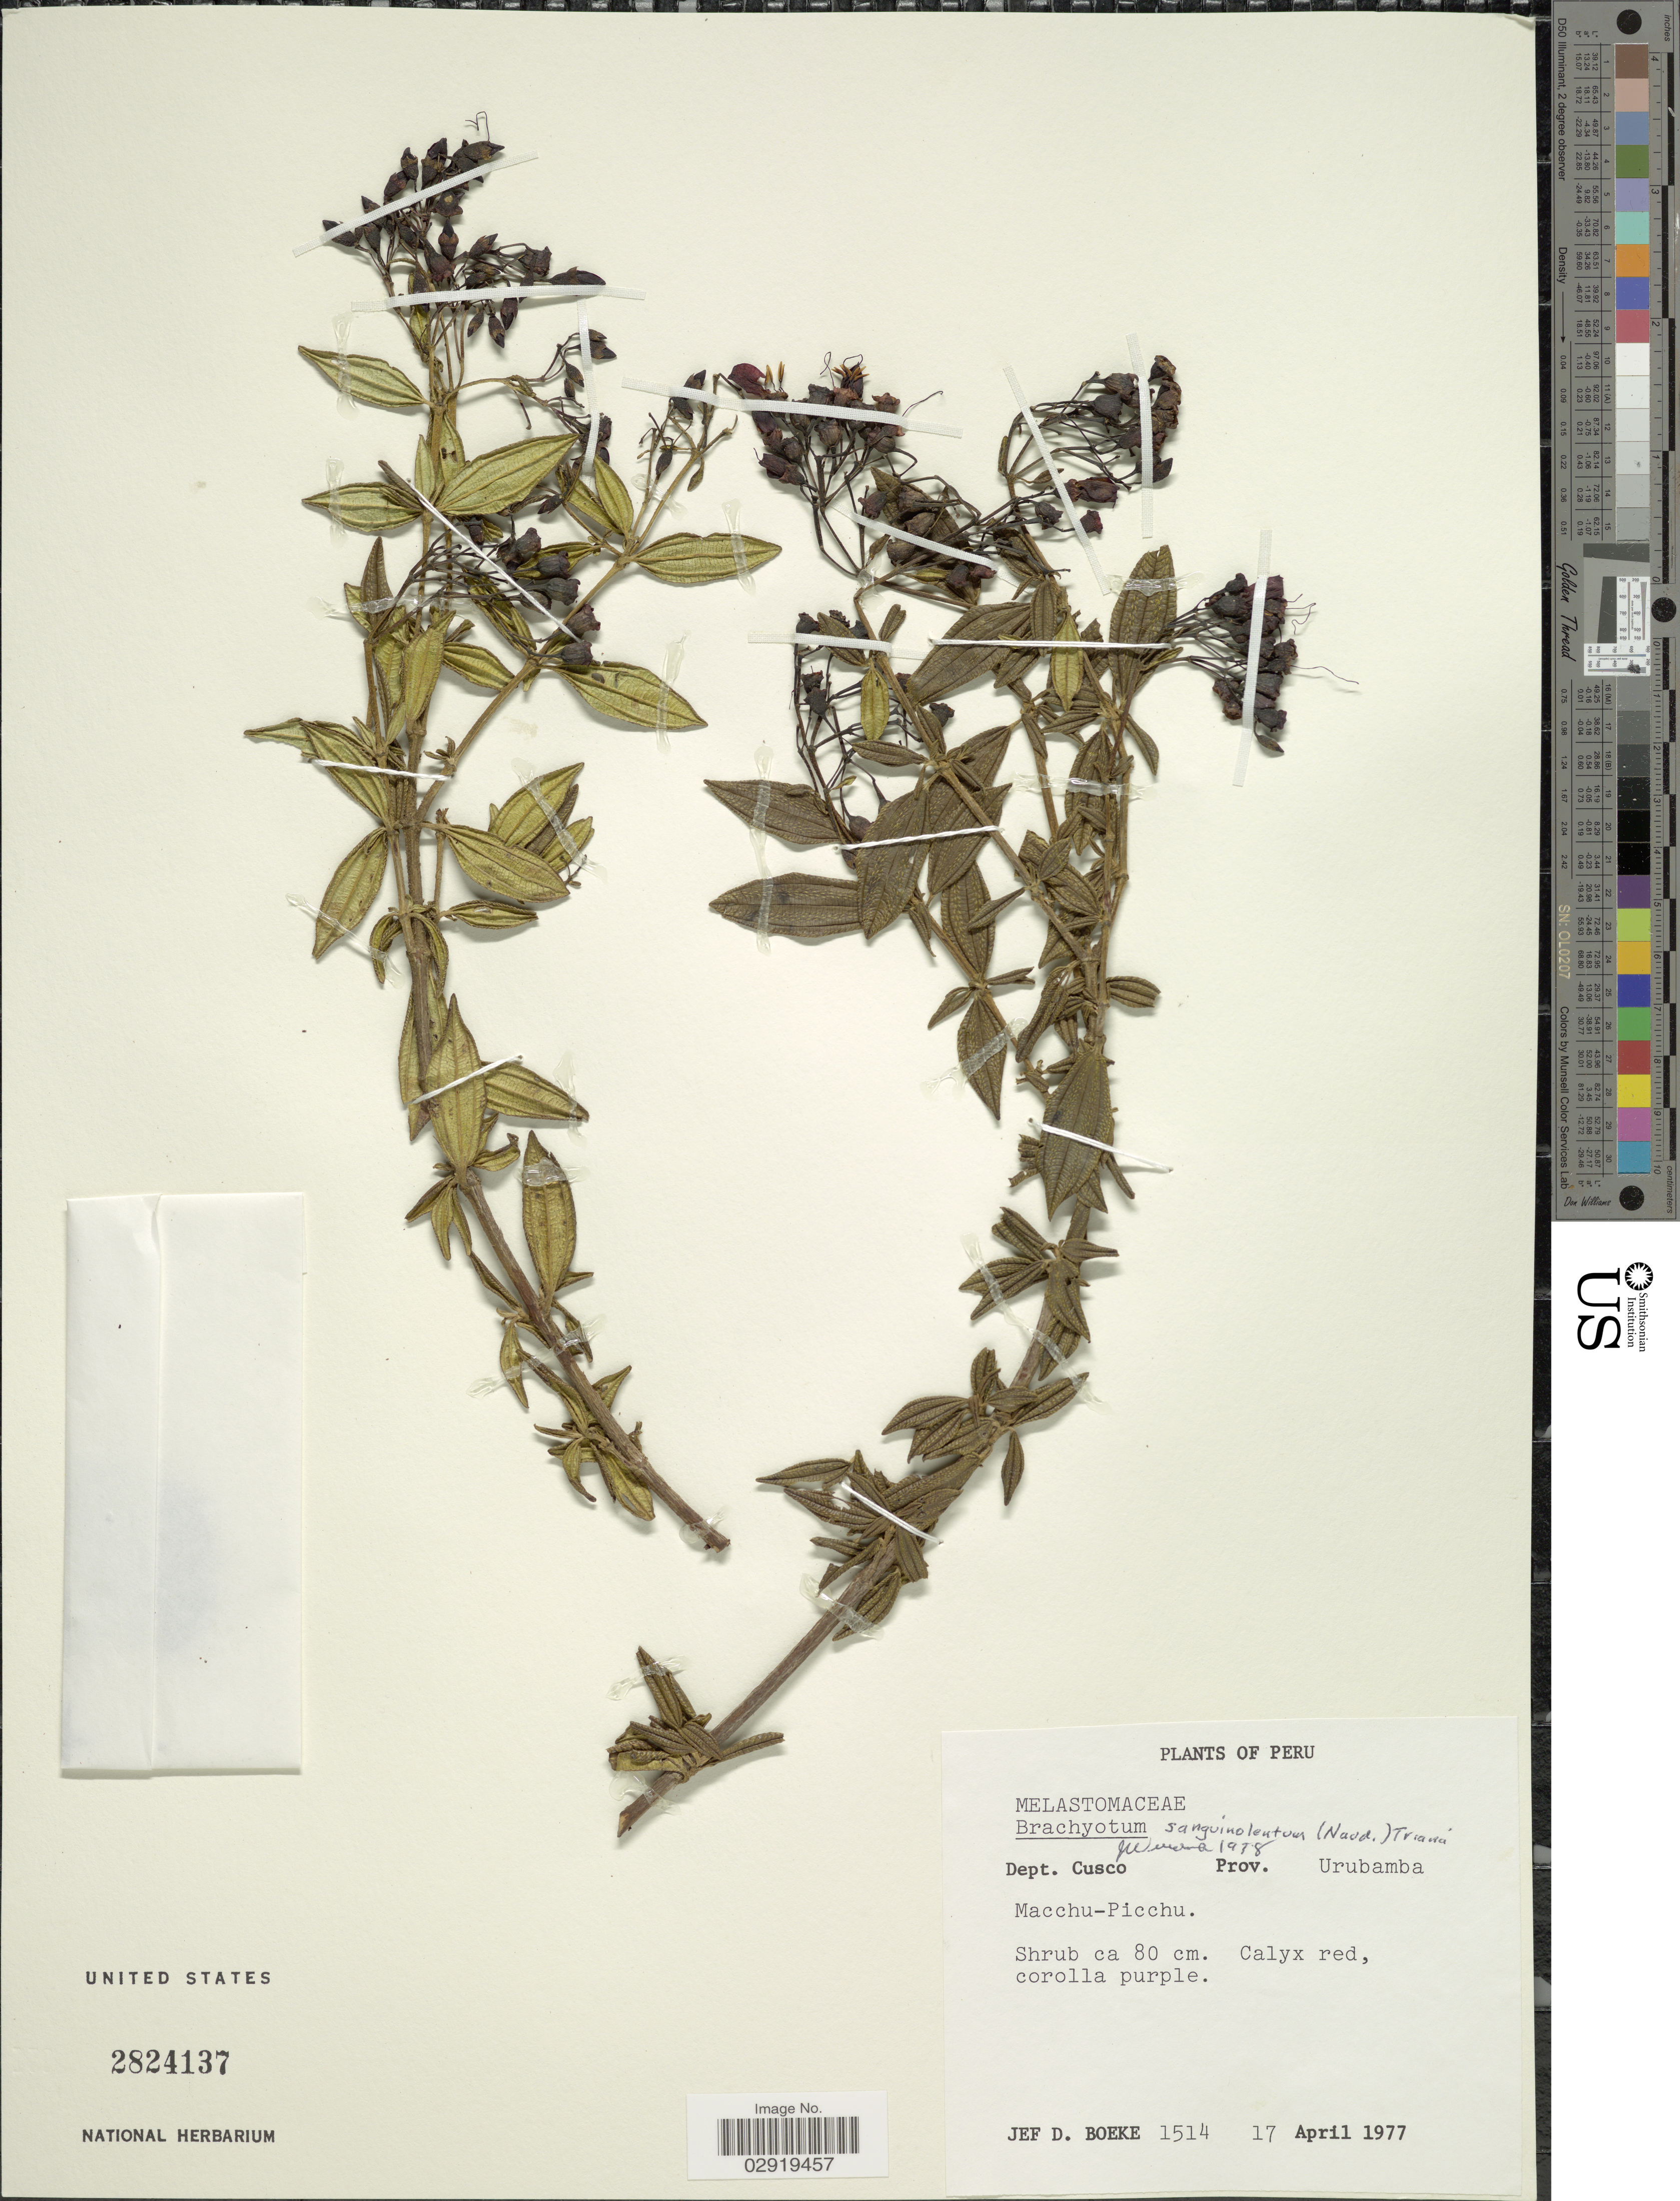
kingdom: Plantae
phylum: Tracheophyta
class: Magnoliopsida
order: Myrtales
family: Melastomataceae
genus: Brachyotum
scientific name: Brachyotum sanguinolentum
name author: (Naudin) Triana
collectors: J. Boeke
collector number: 1514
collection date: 1977-04-17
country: Peru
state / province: Cusco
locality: Dept. Cusco. Prov. Urubamba. Machu-Picchu.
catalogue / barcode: US 2824137